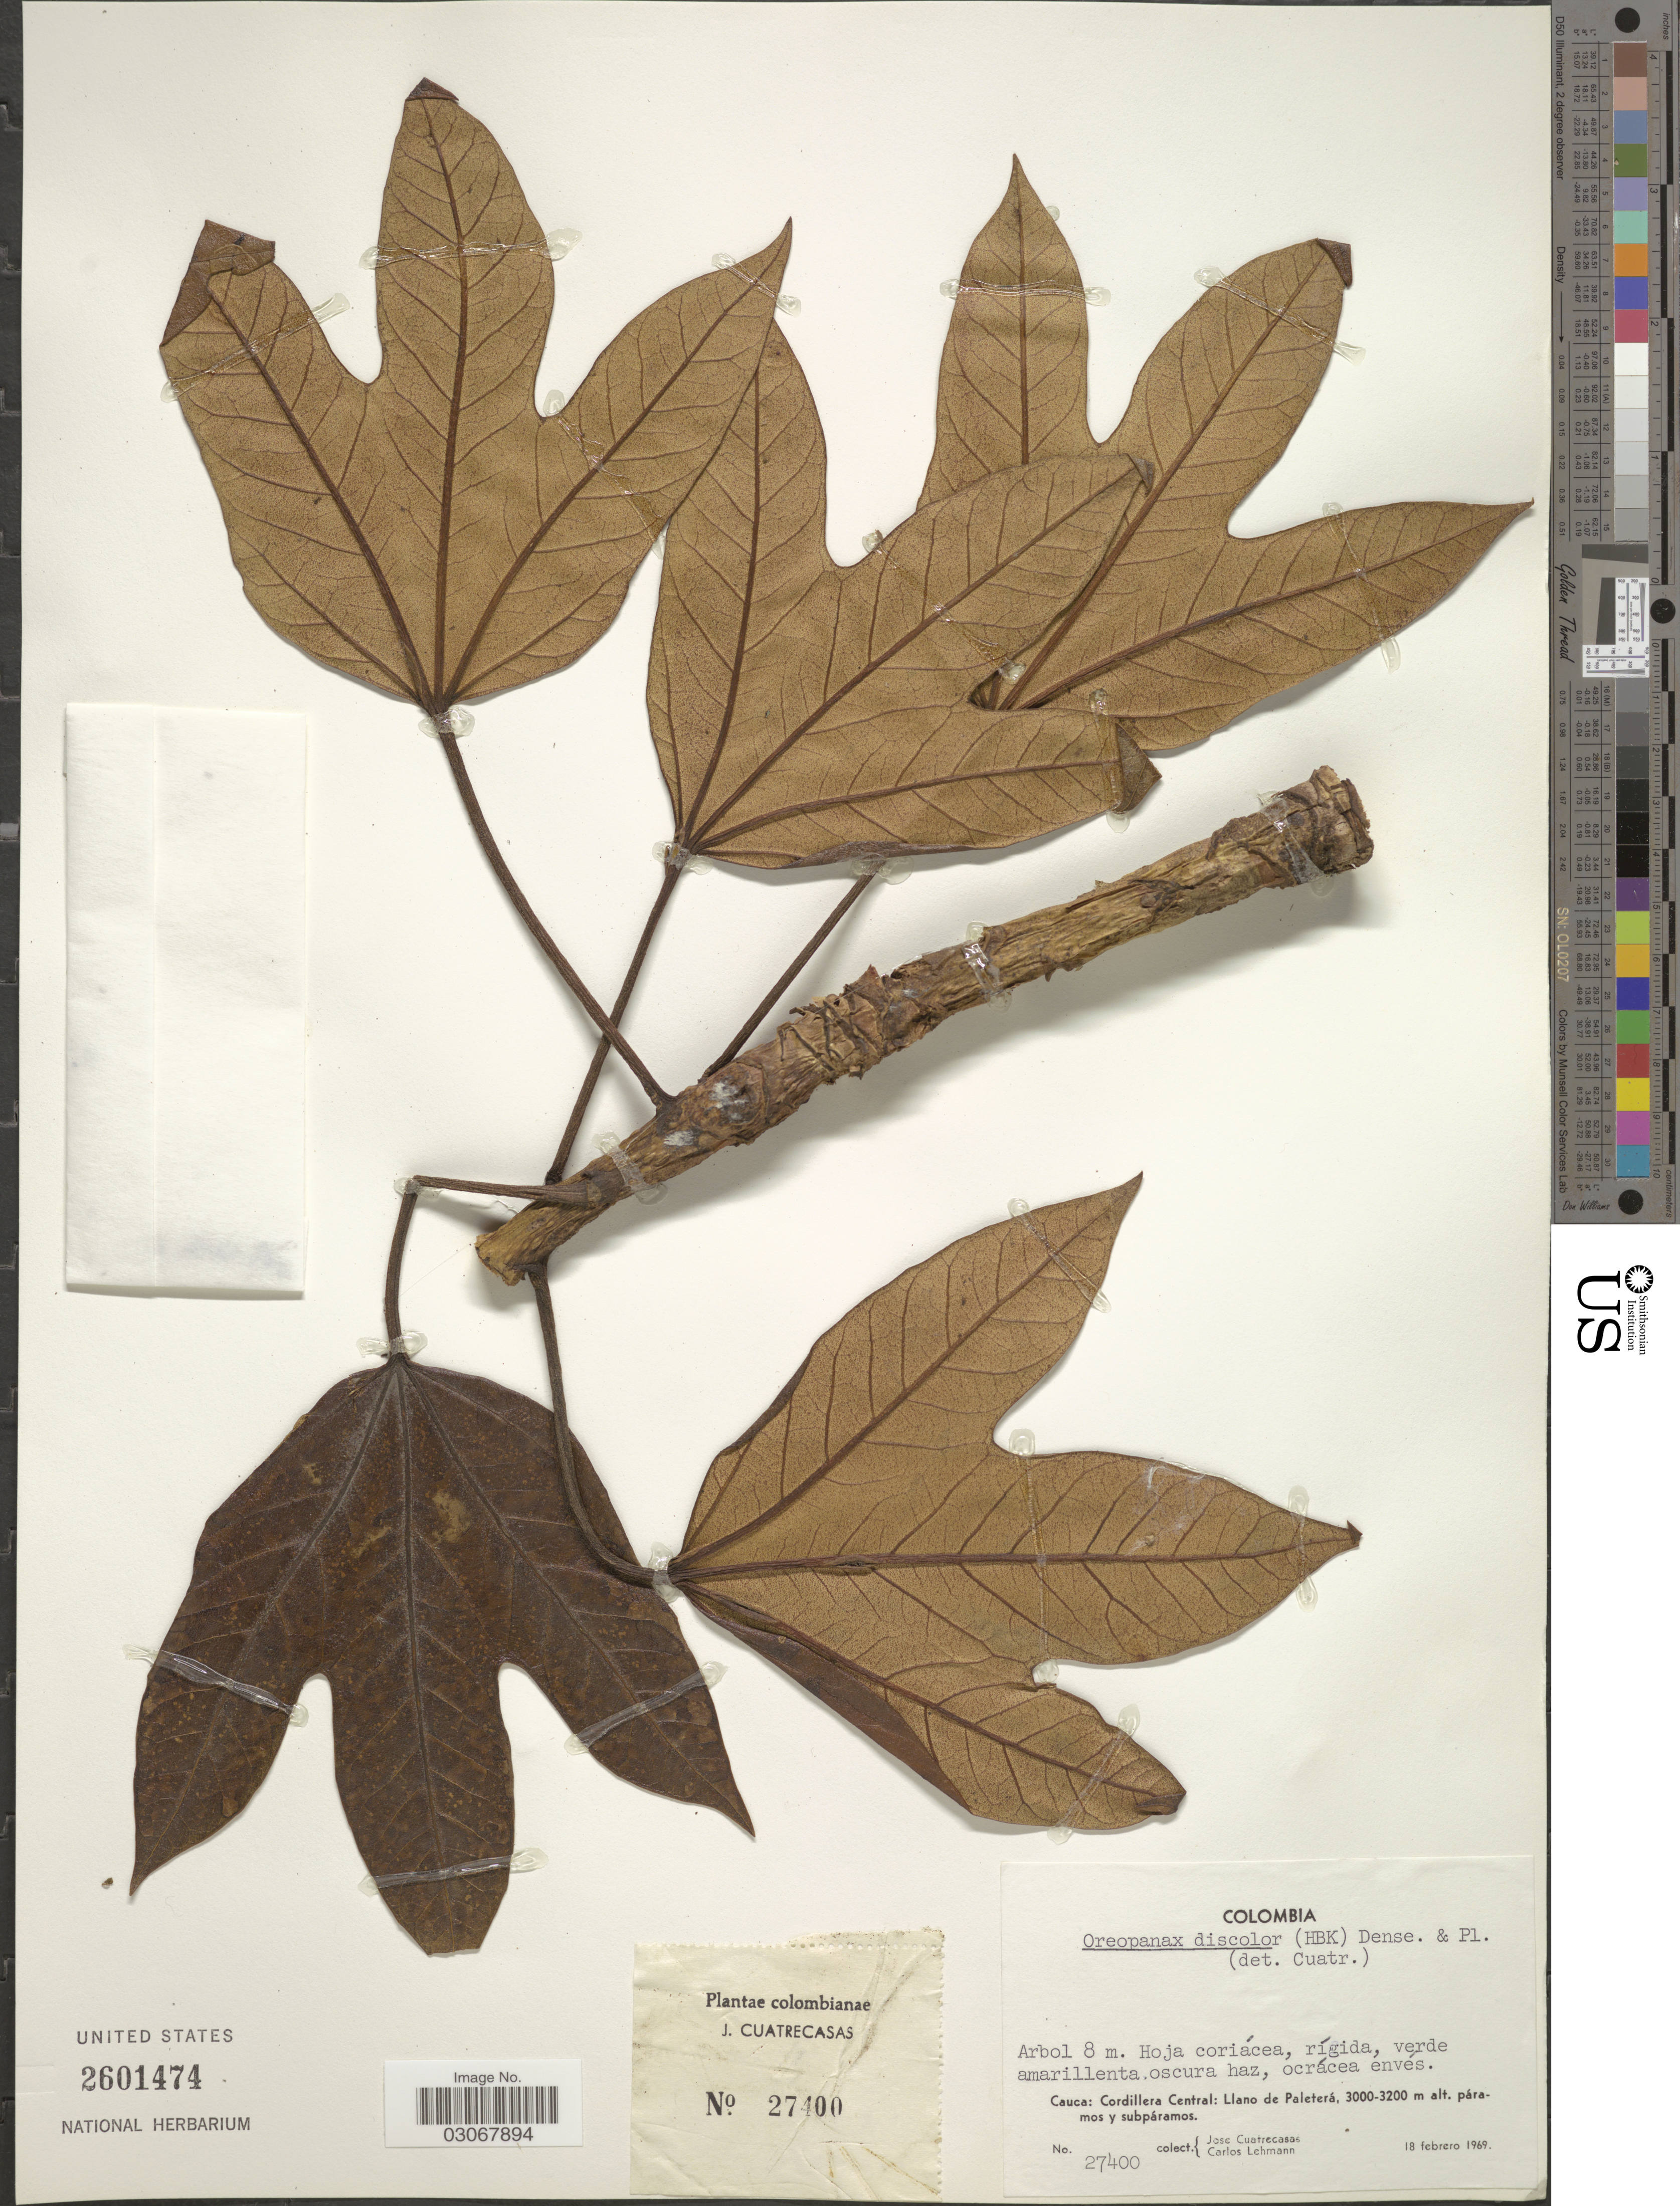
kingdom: Plantae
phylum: Tracheophyta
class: Magnoliopsida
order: Apiales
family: Araliaceae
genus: Oreopanax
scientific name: Oreopanax discolor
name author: (Kunth) Decne. & Planch.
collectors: J. Cuatrecasas & C. Lehman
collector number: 27400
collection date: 1969-02-18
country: Colombia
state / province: Cauca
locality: Cordillera Central: Llano de Paleterá.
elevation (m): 3000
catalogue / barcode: US 2601474